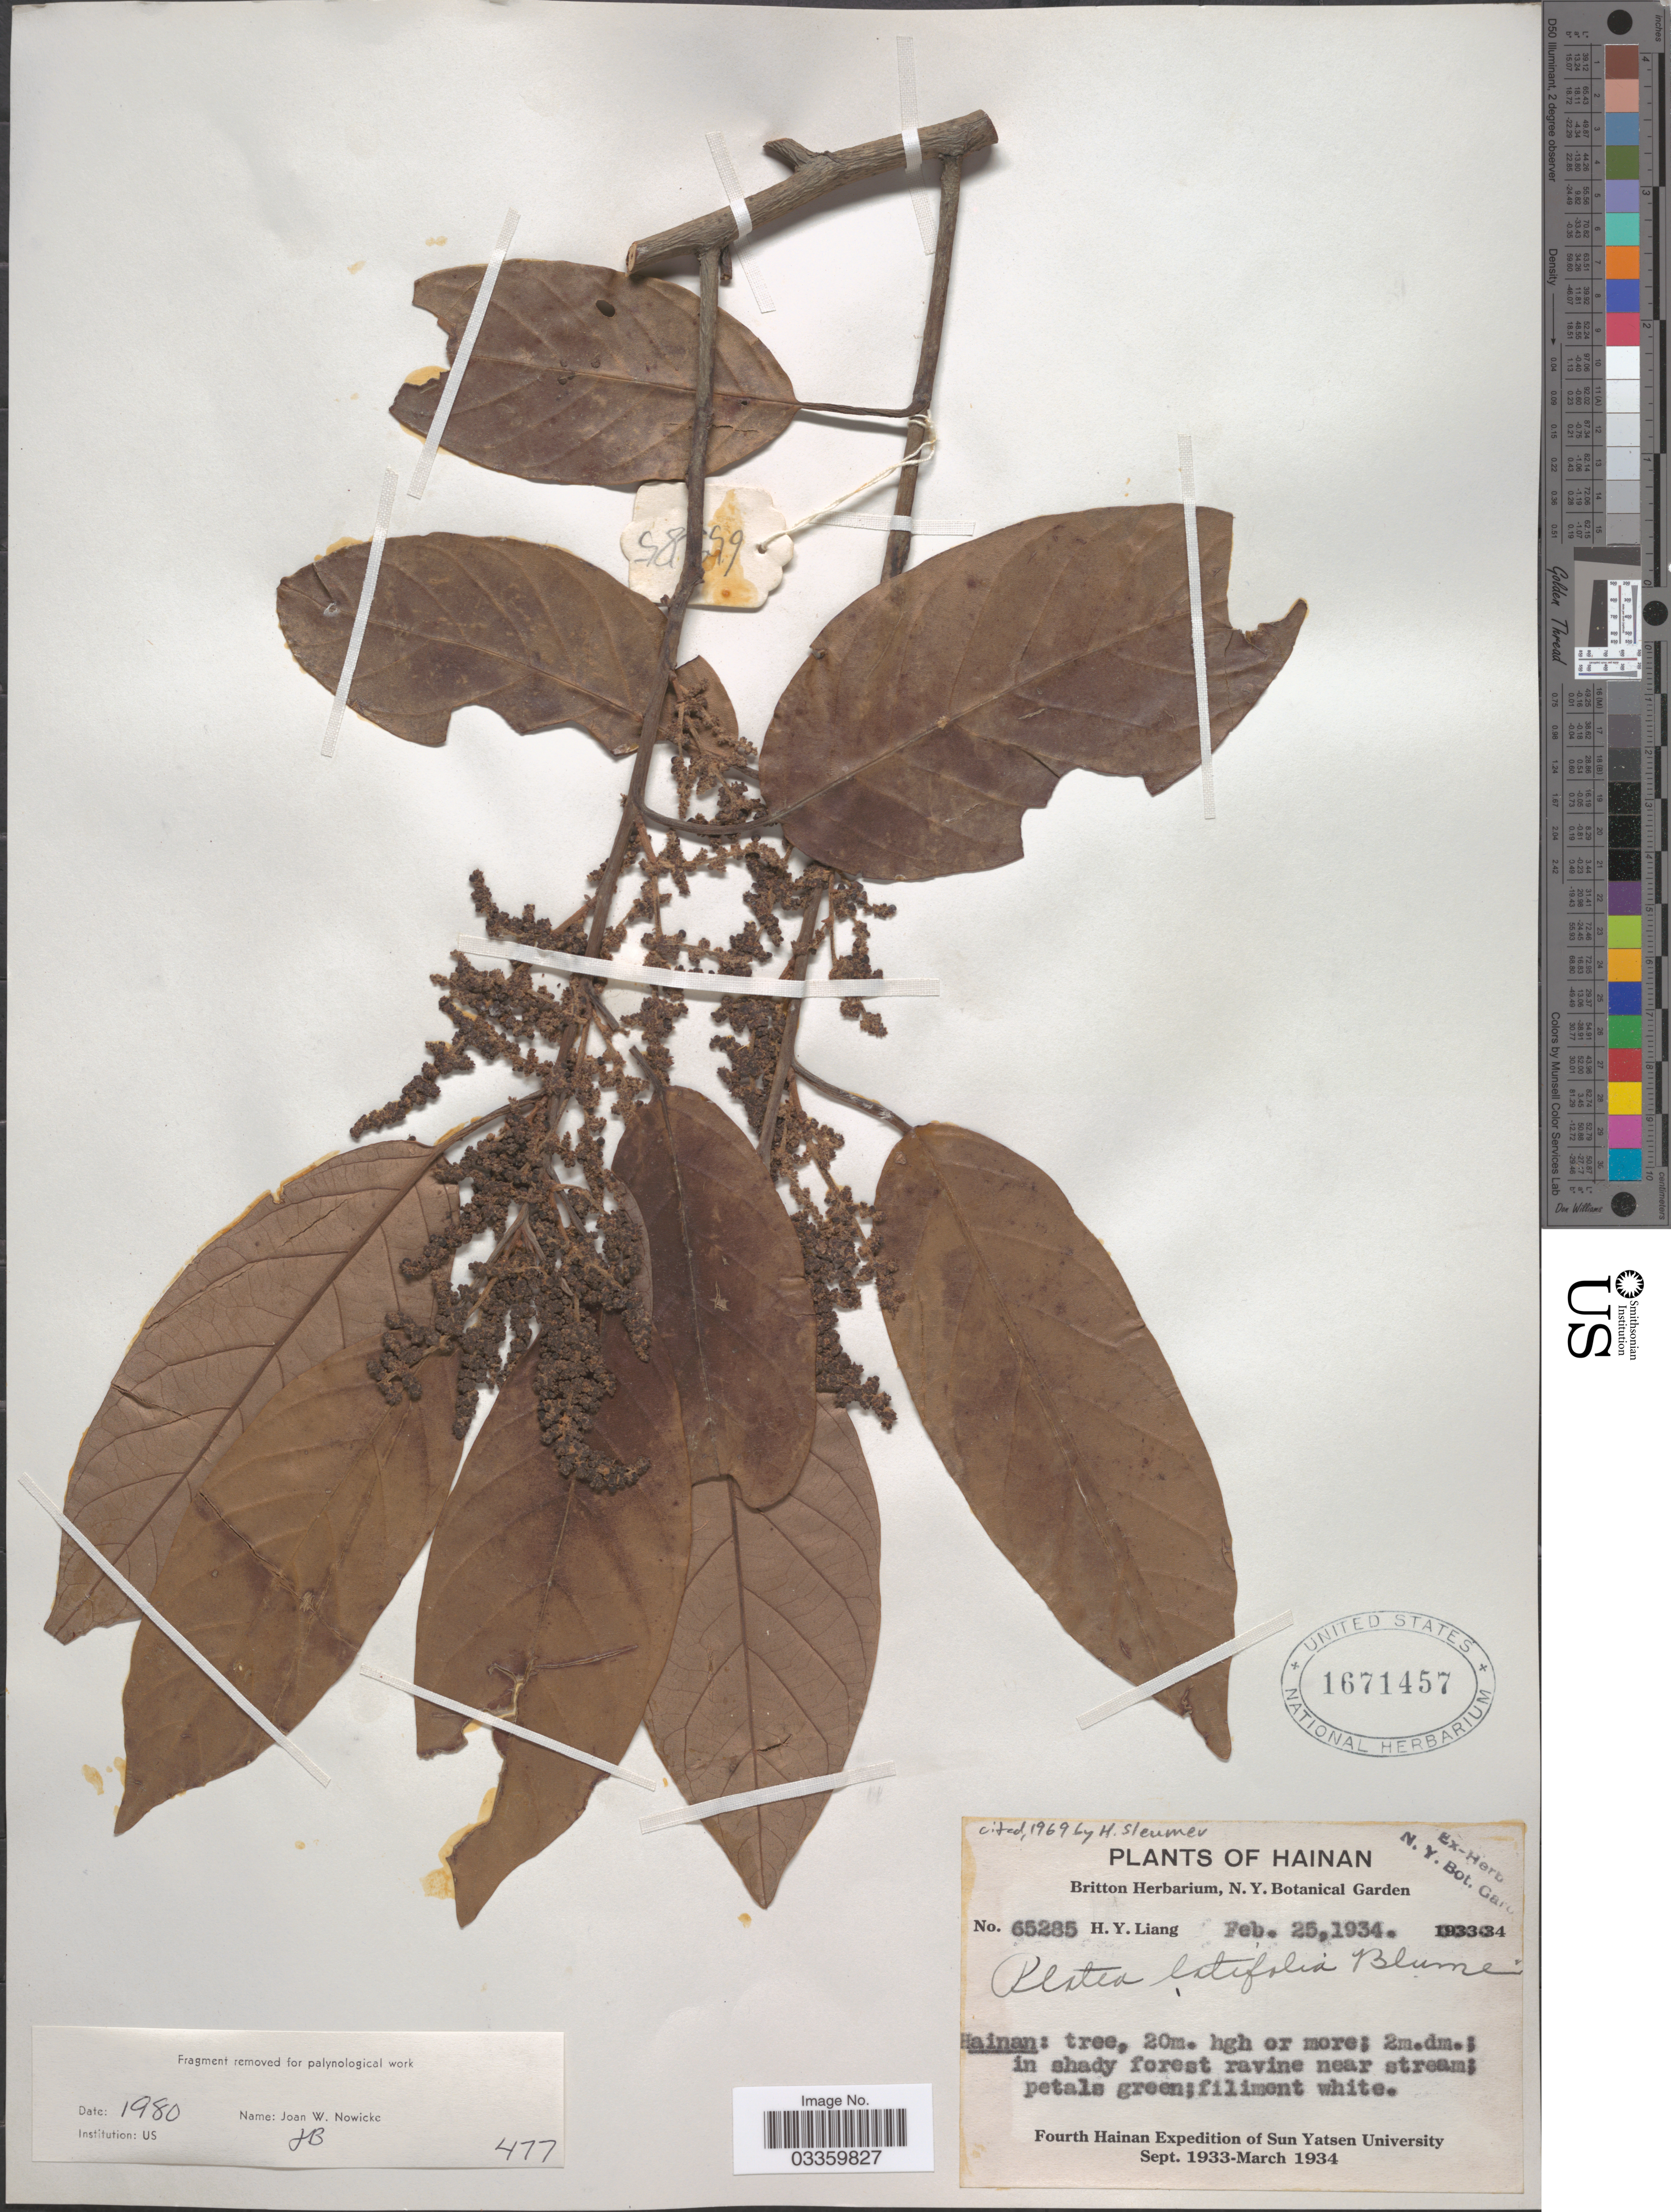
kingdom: Plantae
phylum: Tracheophyta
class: Magnoliopsida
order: Metteniusales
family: Metteniusaceae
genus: Platea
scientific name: Platea latifolia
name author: Blume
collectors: H. Y. Liang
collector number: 65285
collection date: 1934-02-25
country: China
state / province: Hainan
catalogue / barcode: US 1671457